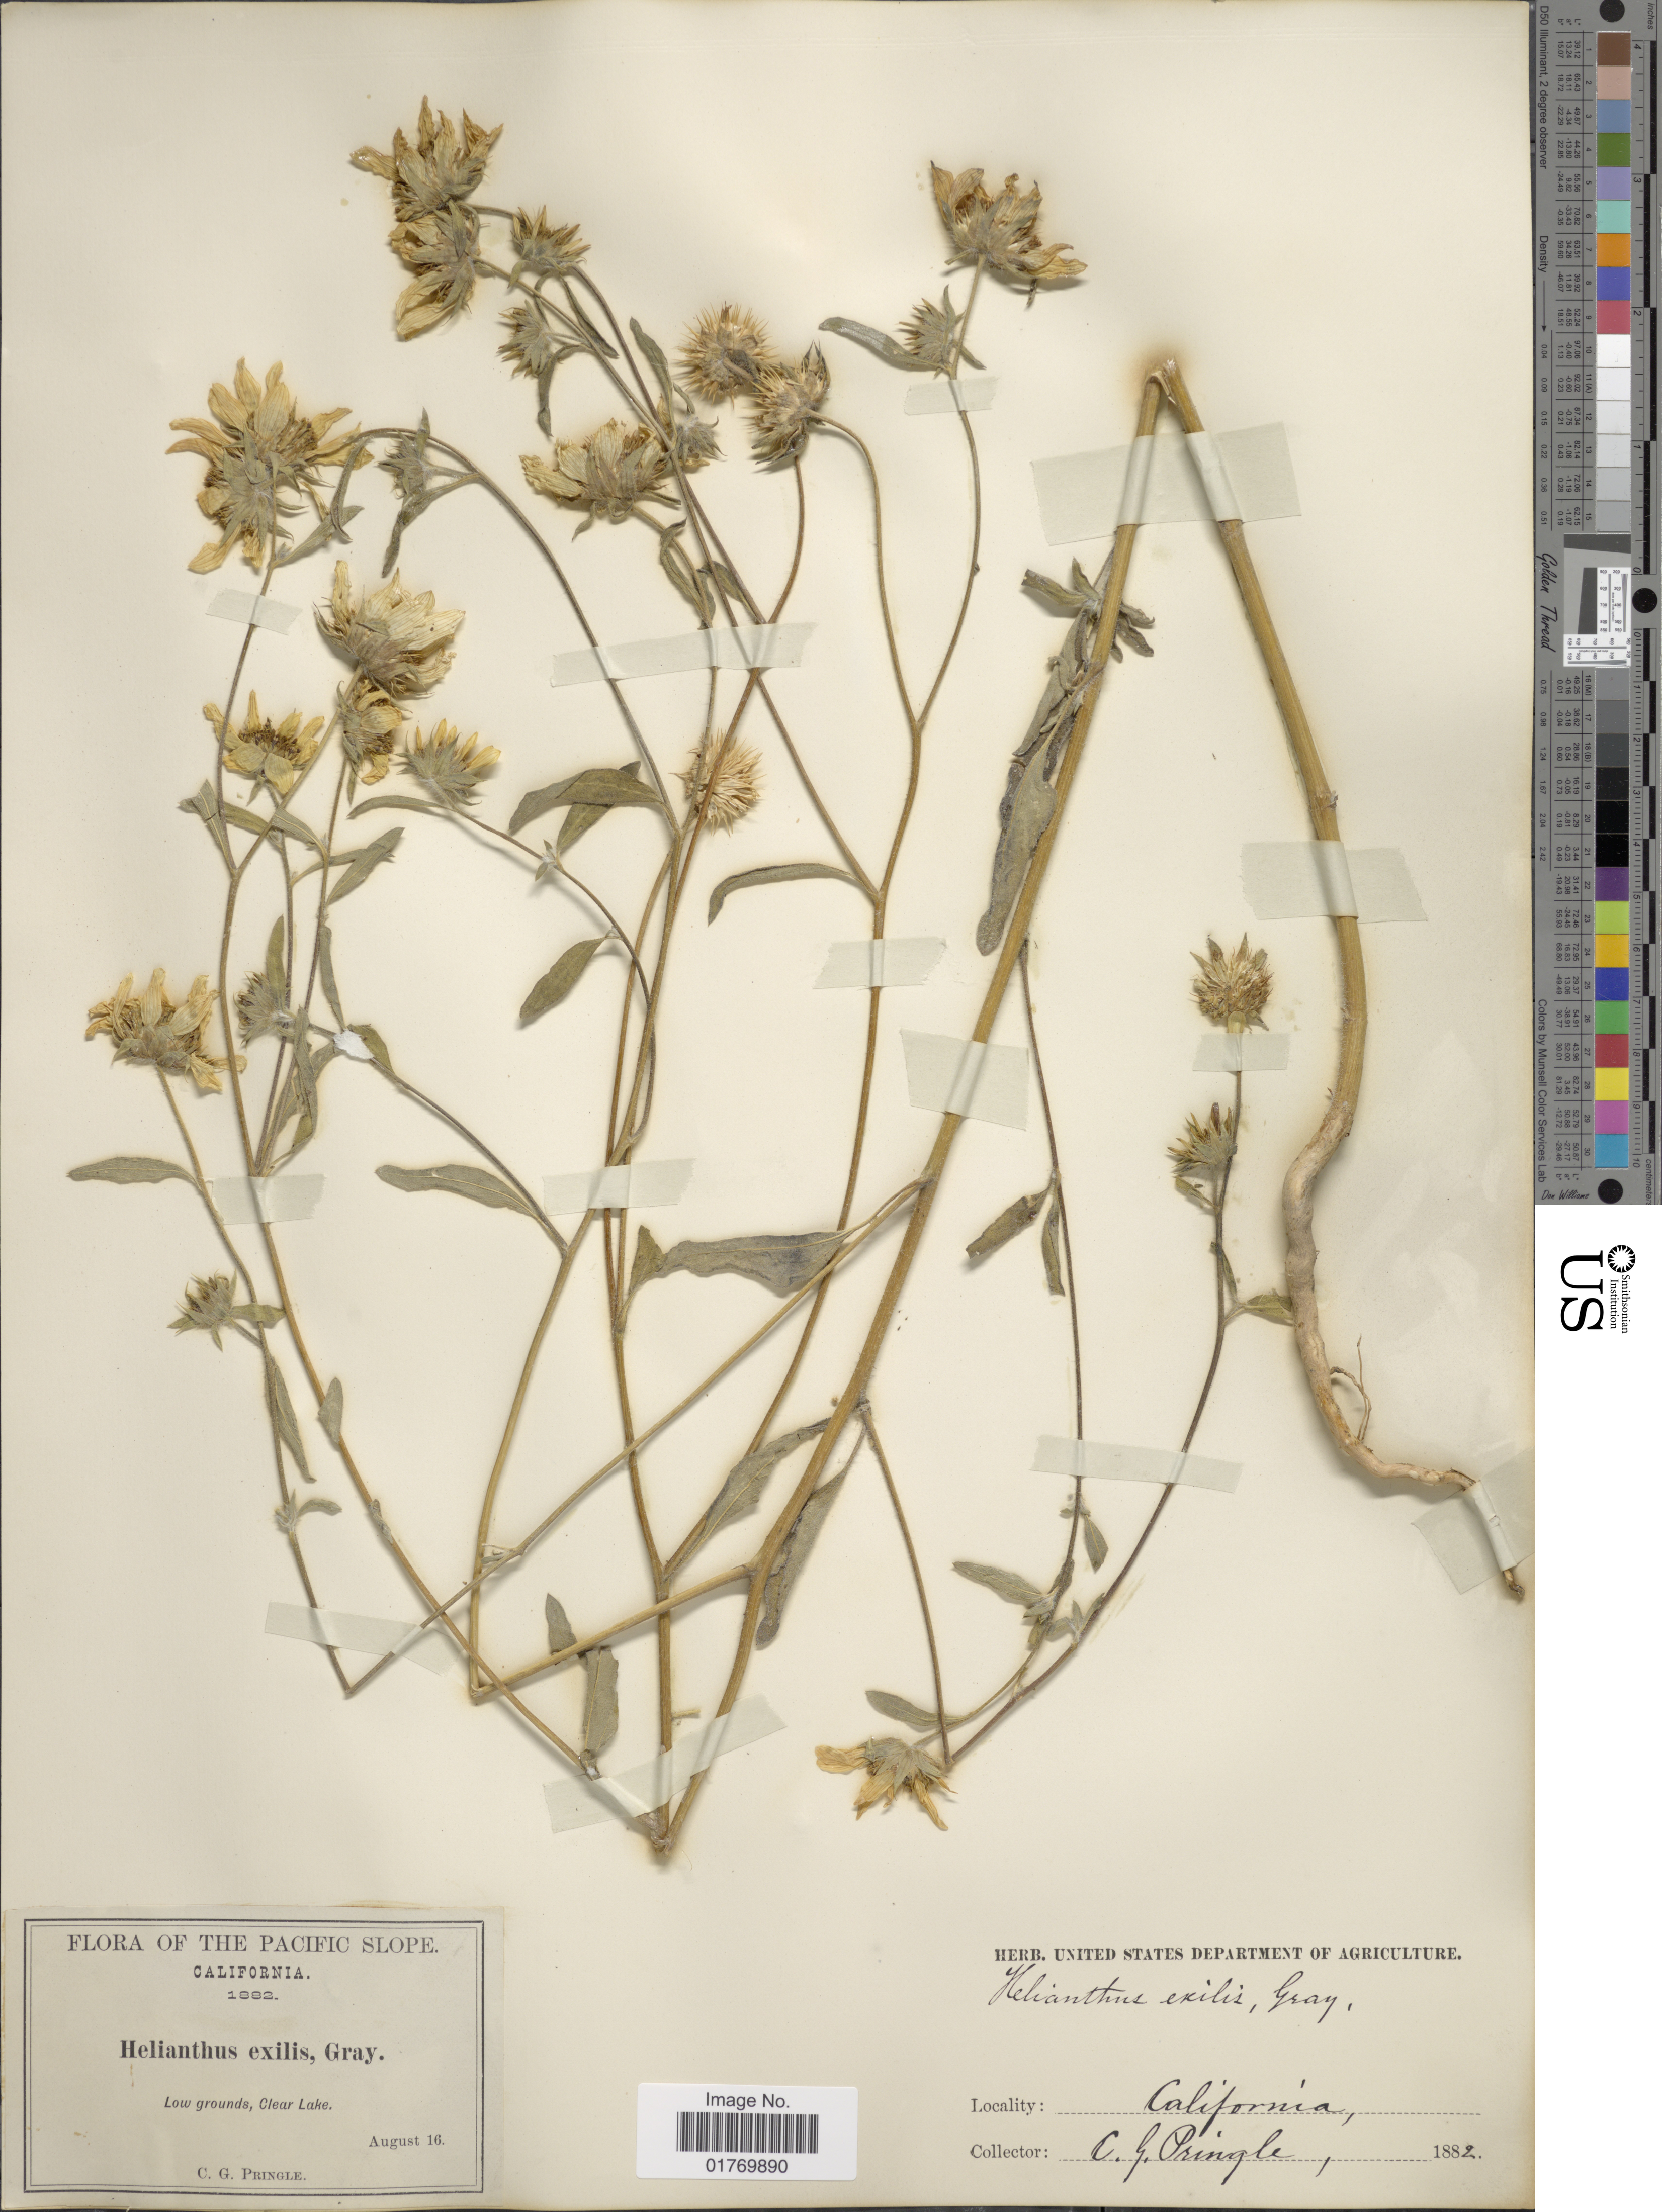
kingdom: Plantae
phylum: Tracheophyta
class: Magnoliopsida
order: Asterales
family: Asteraceae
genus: Helianthus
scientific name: Helianthus bolanderi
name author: A. Gray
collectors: C. G. Pringle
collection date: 1882-08-16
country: United States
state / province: California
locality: The Pacific Slope, Low grounds, Clear Lake